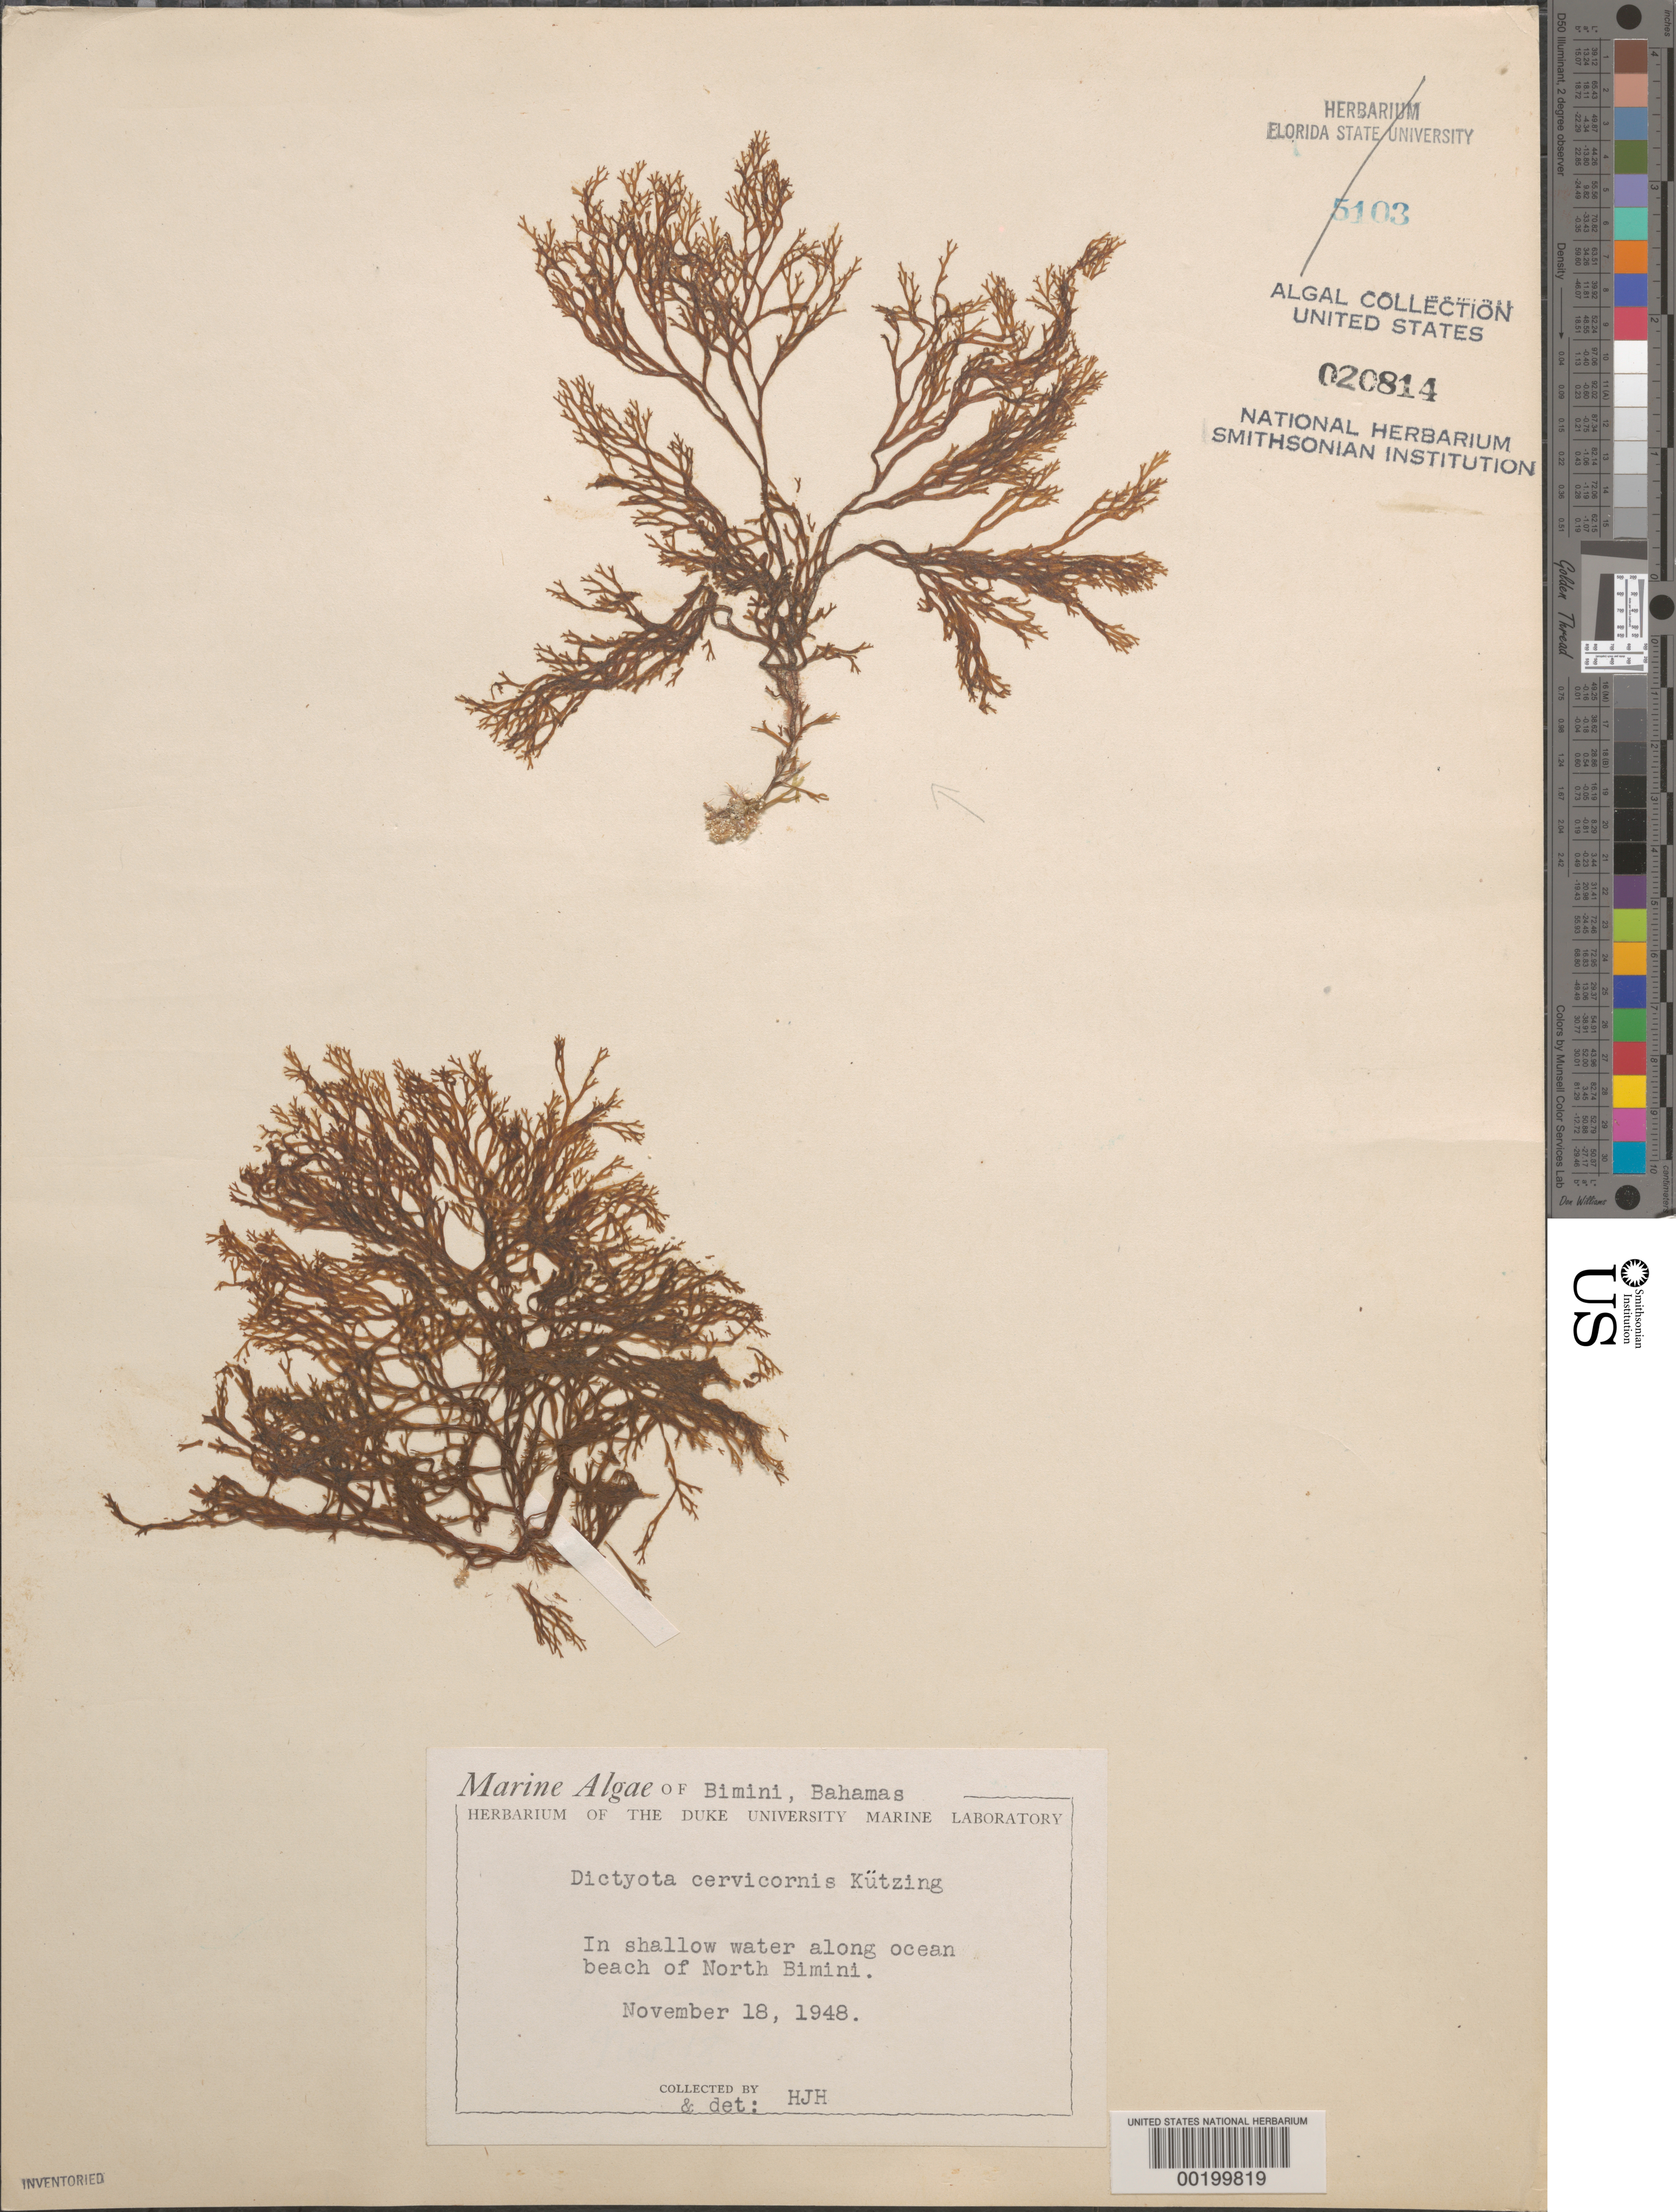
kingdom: Chromista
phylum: Ochrophyta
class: Phaeophyceae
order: Dictyotales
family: Dictyotaceae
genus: Dictyota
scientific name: Dictyota cervicornis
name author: Kütz.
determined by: Humm, Harold J.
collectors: H. J. Humm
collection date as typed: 18 Nov 1948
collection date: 1948-11-18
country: Bahamas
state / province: Biminis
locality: North bimini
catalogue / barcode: US 20814